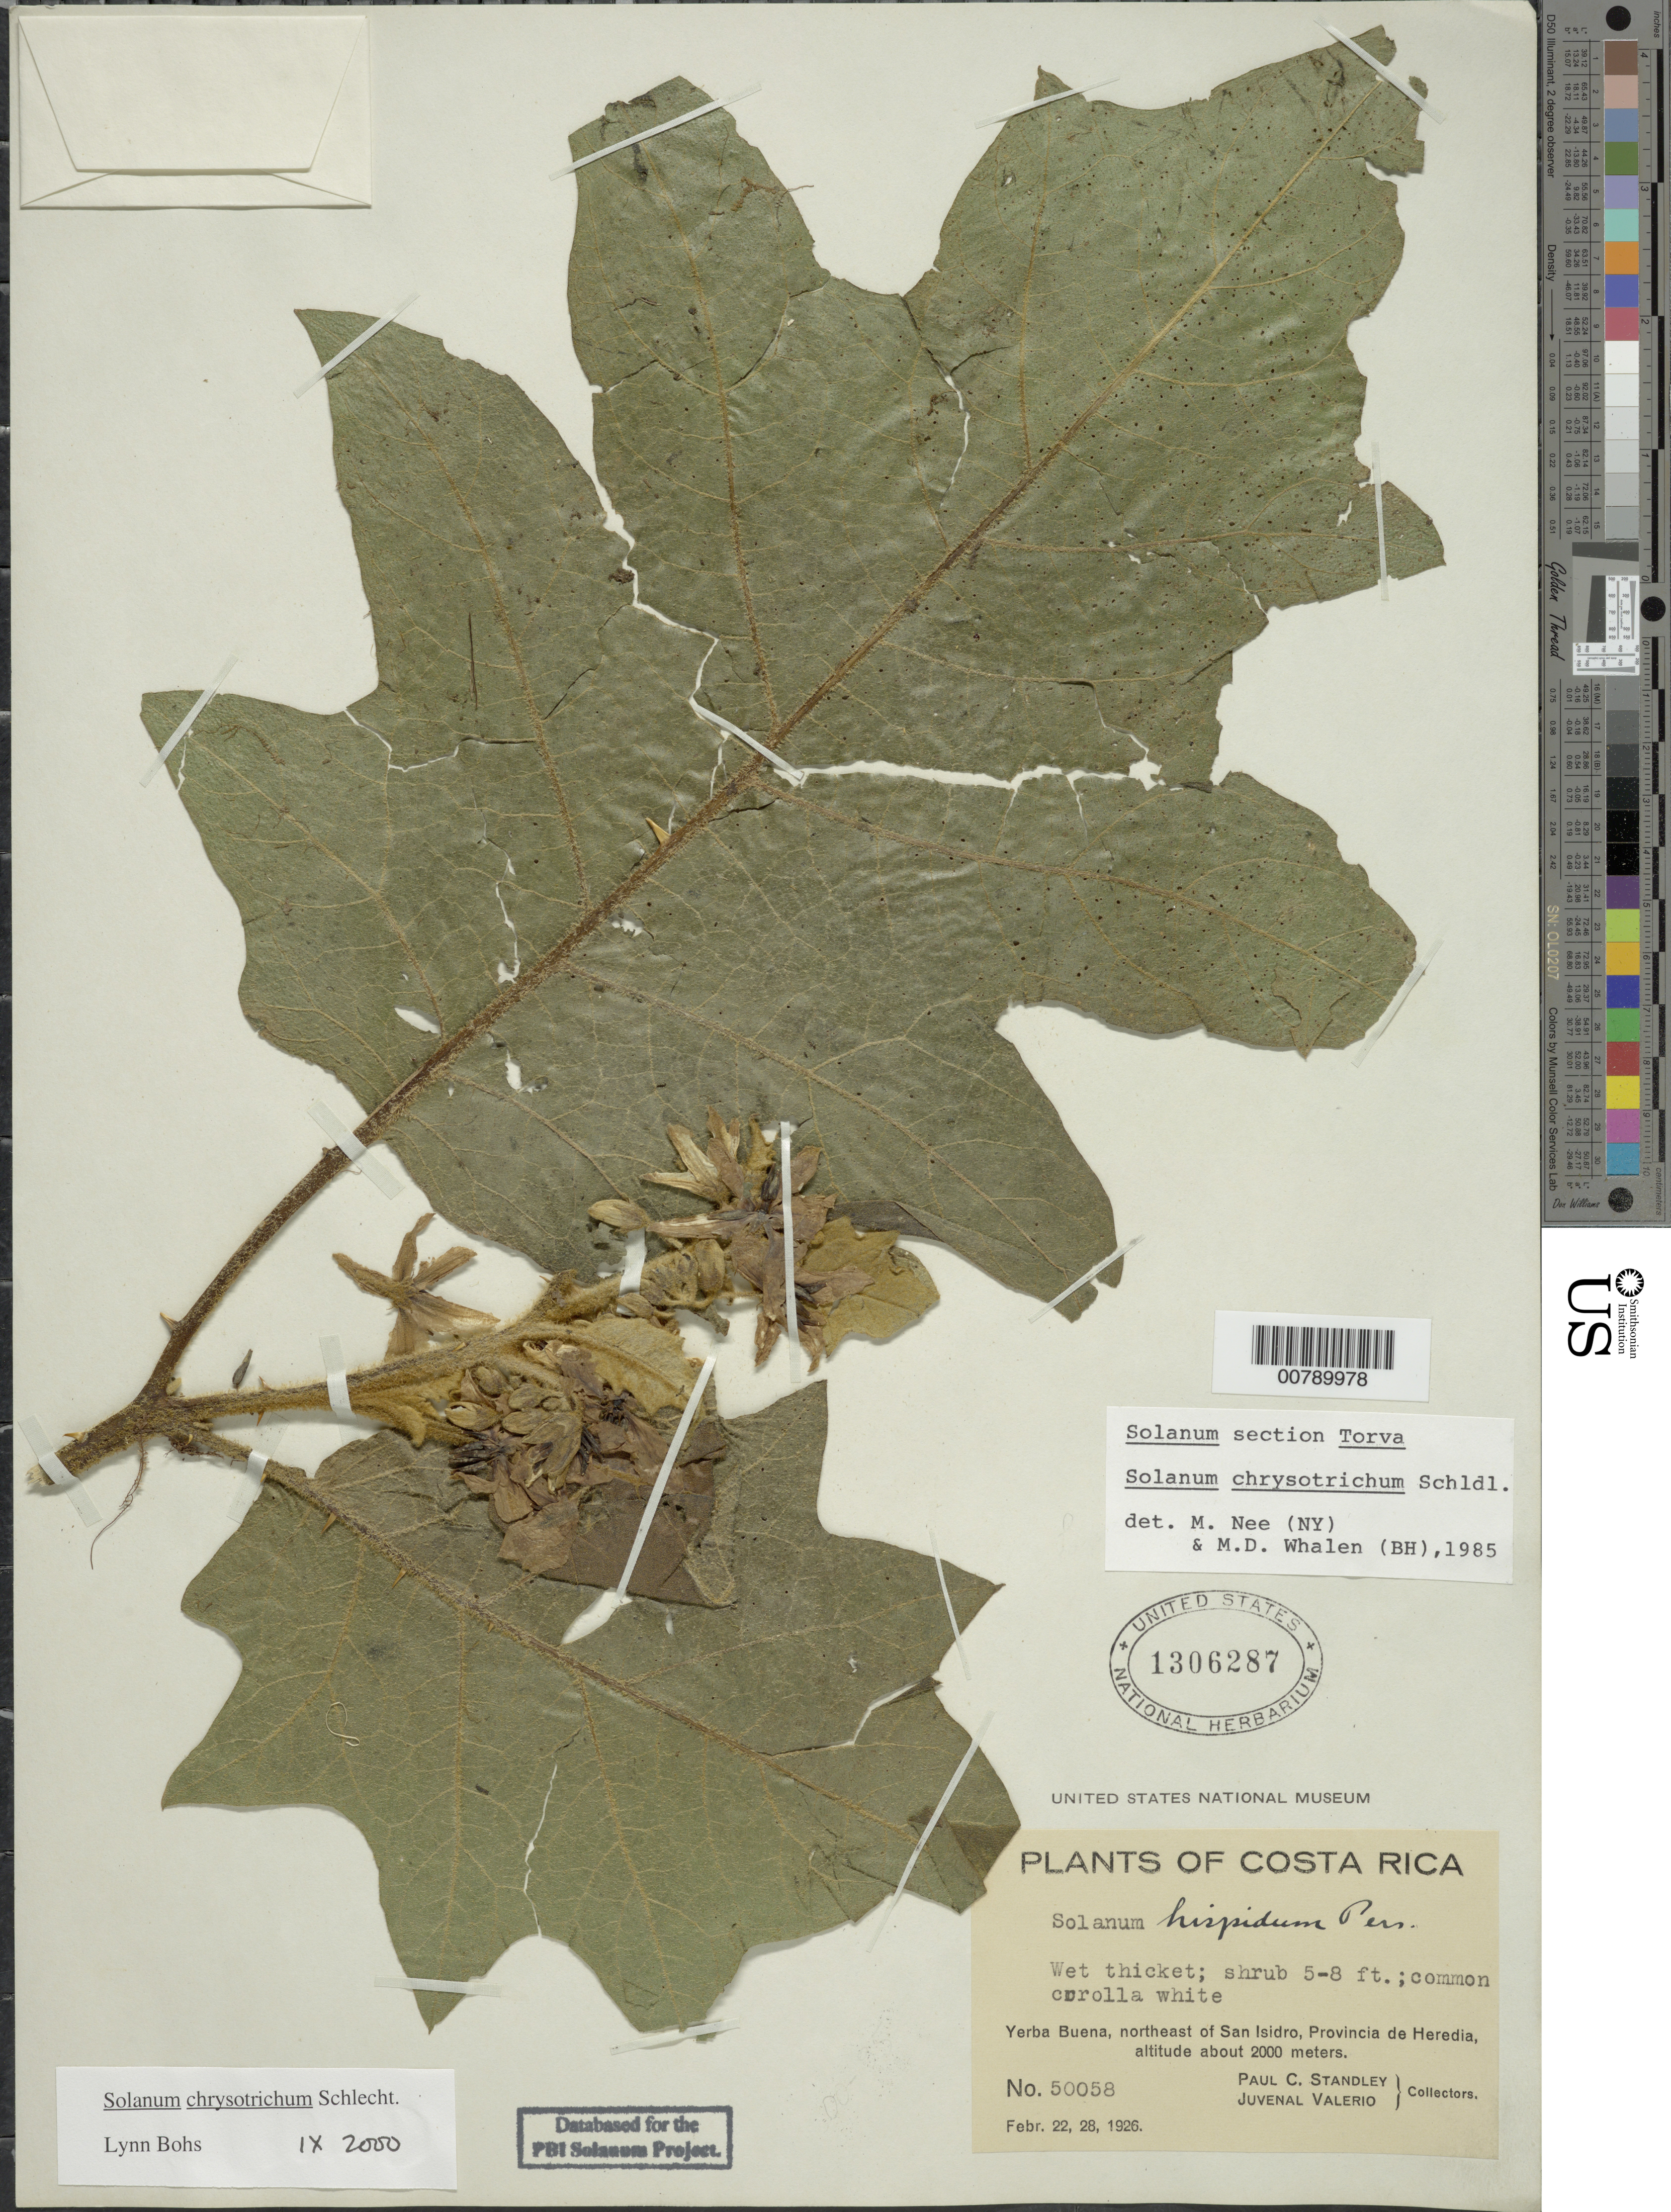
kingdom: Plantae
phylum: Tracheophyta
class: Magnoliopsida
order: Solanales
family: Solanaceae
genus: Solanum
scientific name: Solanum chrysotrichum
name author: Schltdl.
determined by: Bohs, L. A.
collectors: P. C. Standley & J. Valerio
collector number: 50058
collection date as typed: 22 Feb 1926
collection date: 1926-02-22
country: Costa Rica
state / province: Heredia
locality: NE of San Isidro.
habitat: Wet thicket.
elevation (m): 2000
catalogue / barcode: US 1306287